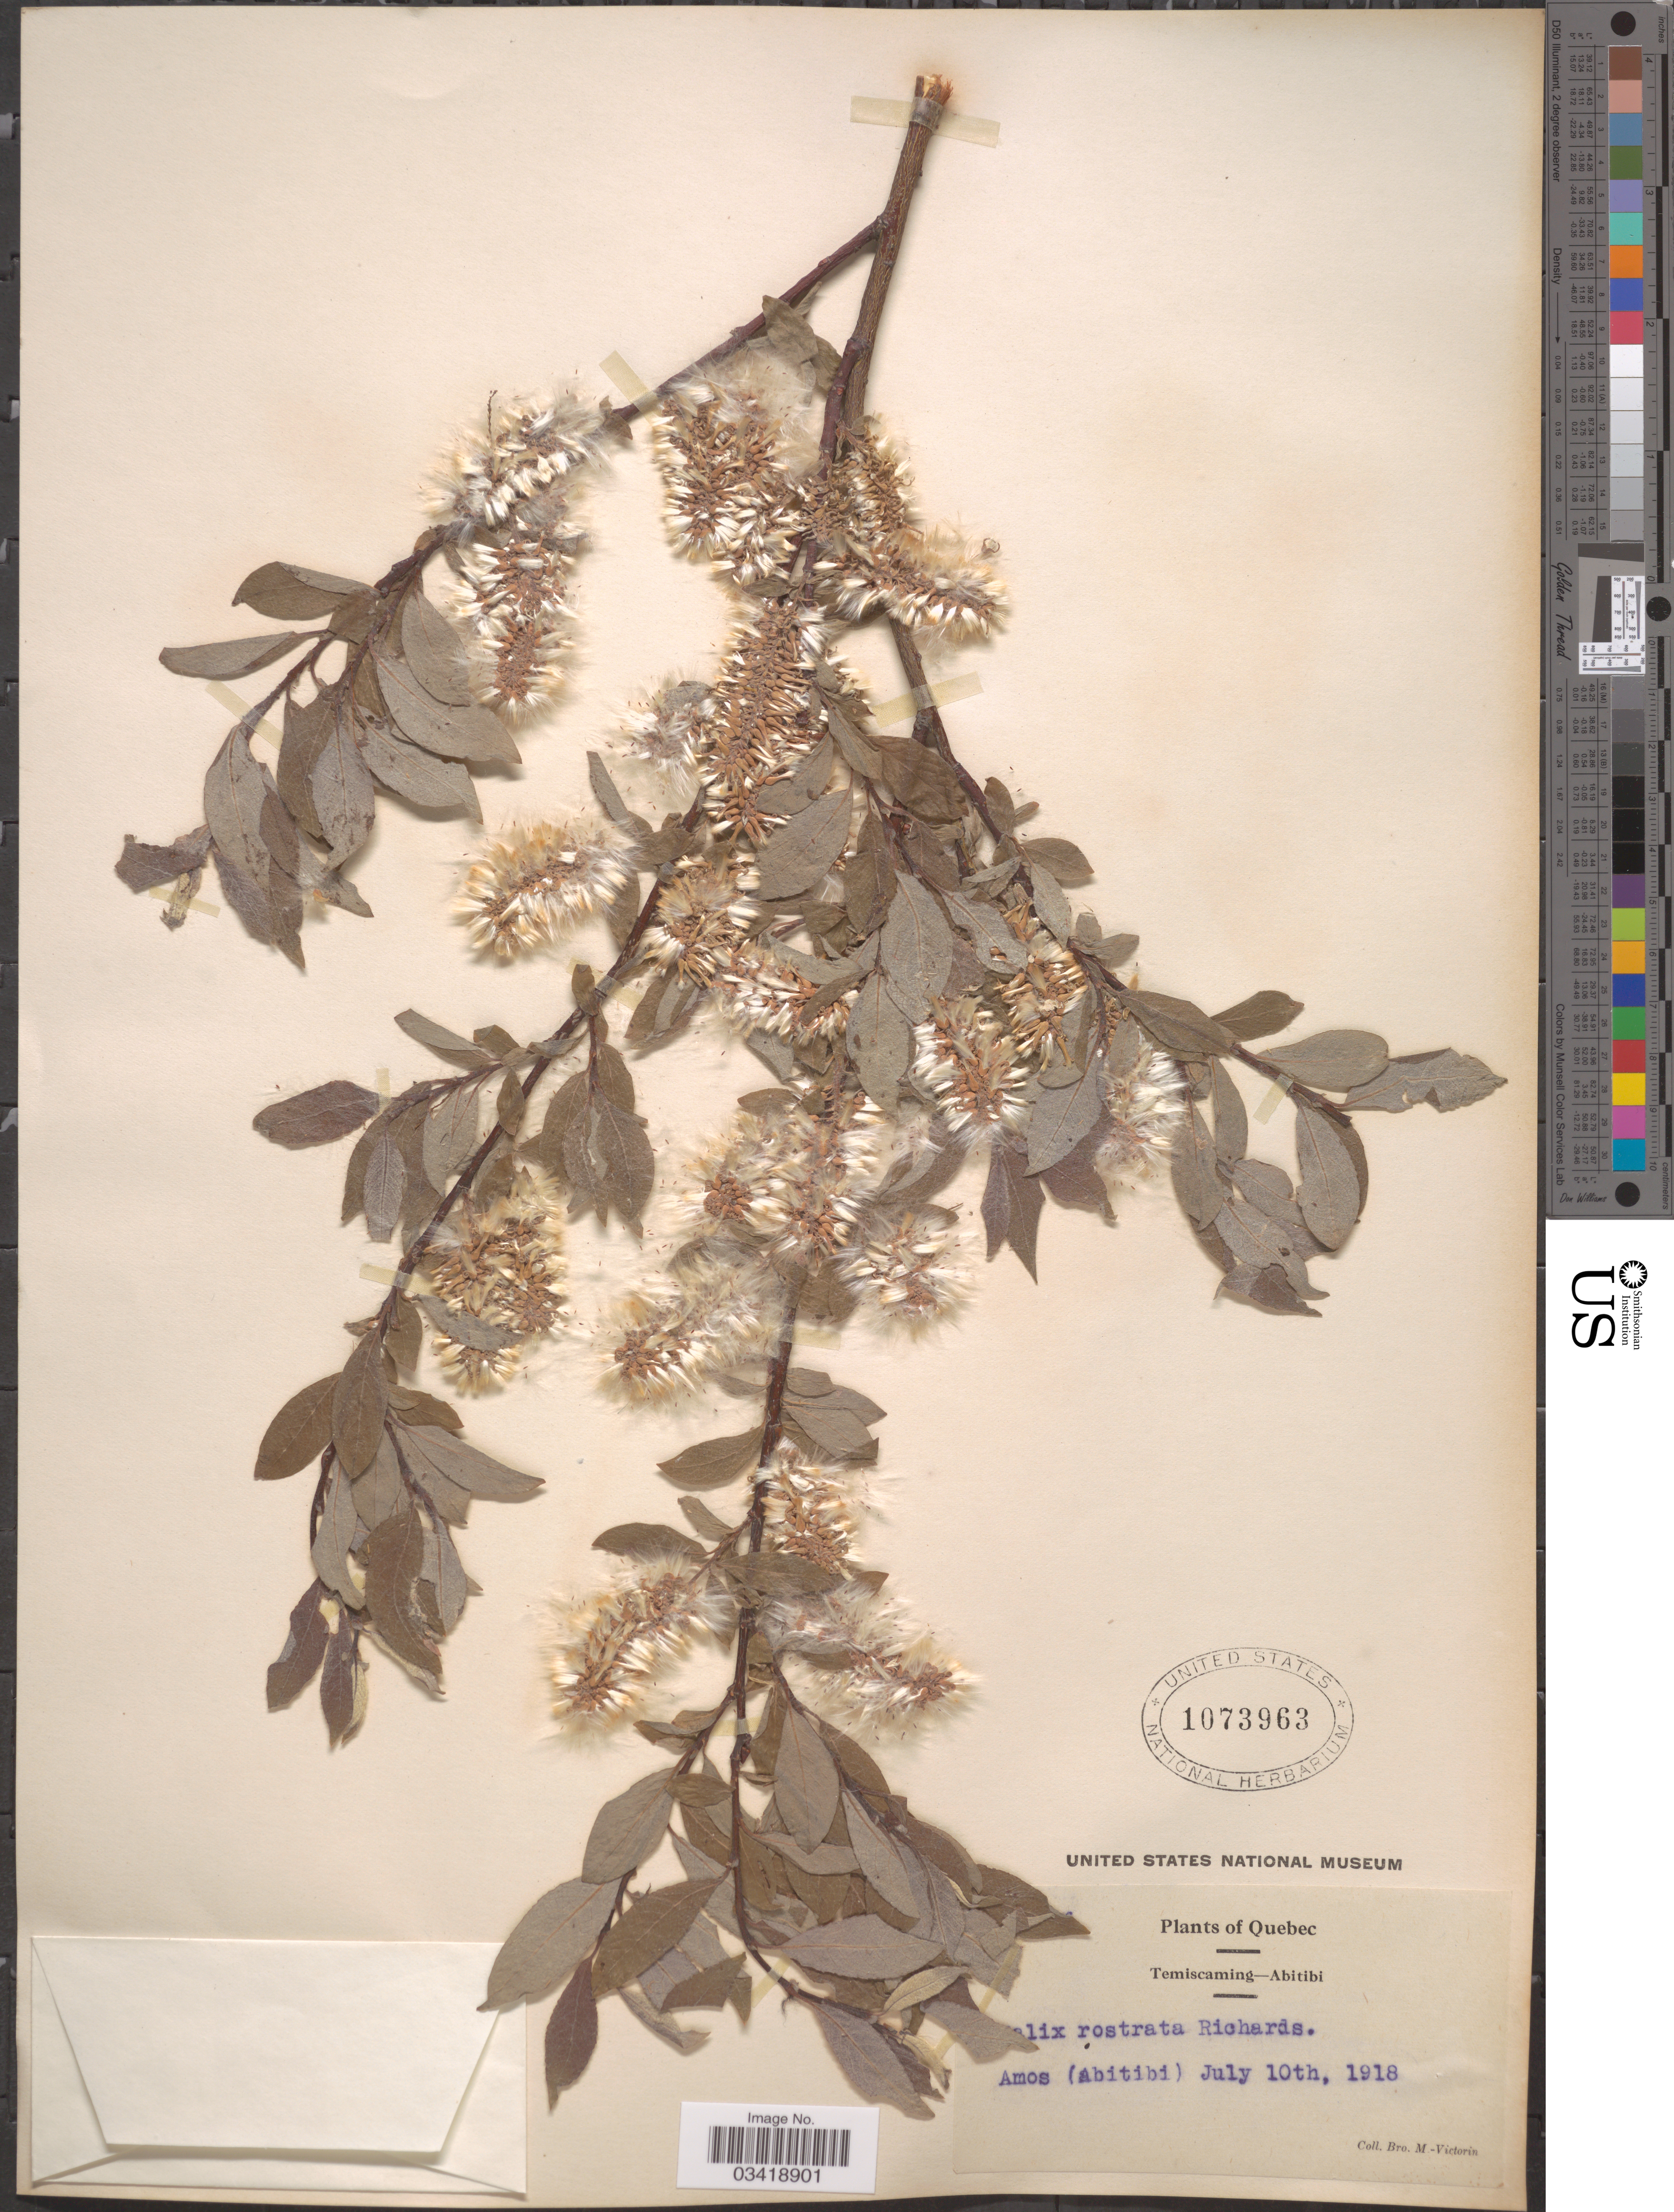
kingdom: Plantae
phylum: Tracheophyta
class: Magnoliopsida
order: Malpighiales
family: Salicaceae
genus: Salix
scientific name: Salix bebbiana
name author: Sarg.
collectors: Fr. Marie-Victorin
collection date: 1918-07-10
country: Canada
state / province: Quebec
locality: Temiscaming-Abitibi. Amos (Abitibi).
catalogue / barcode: US 1073963